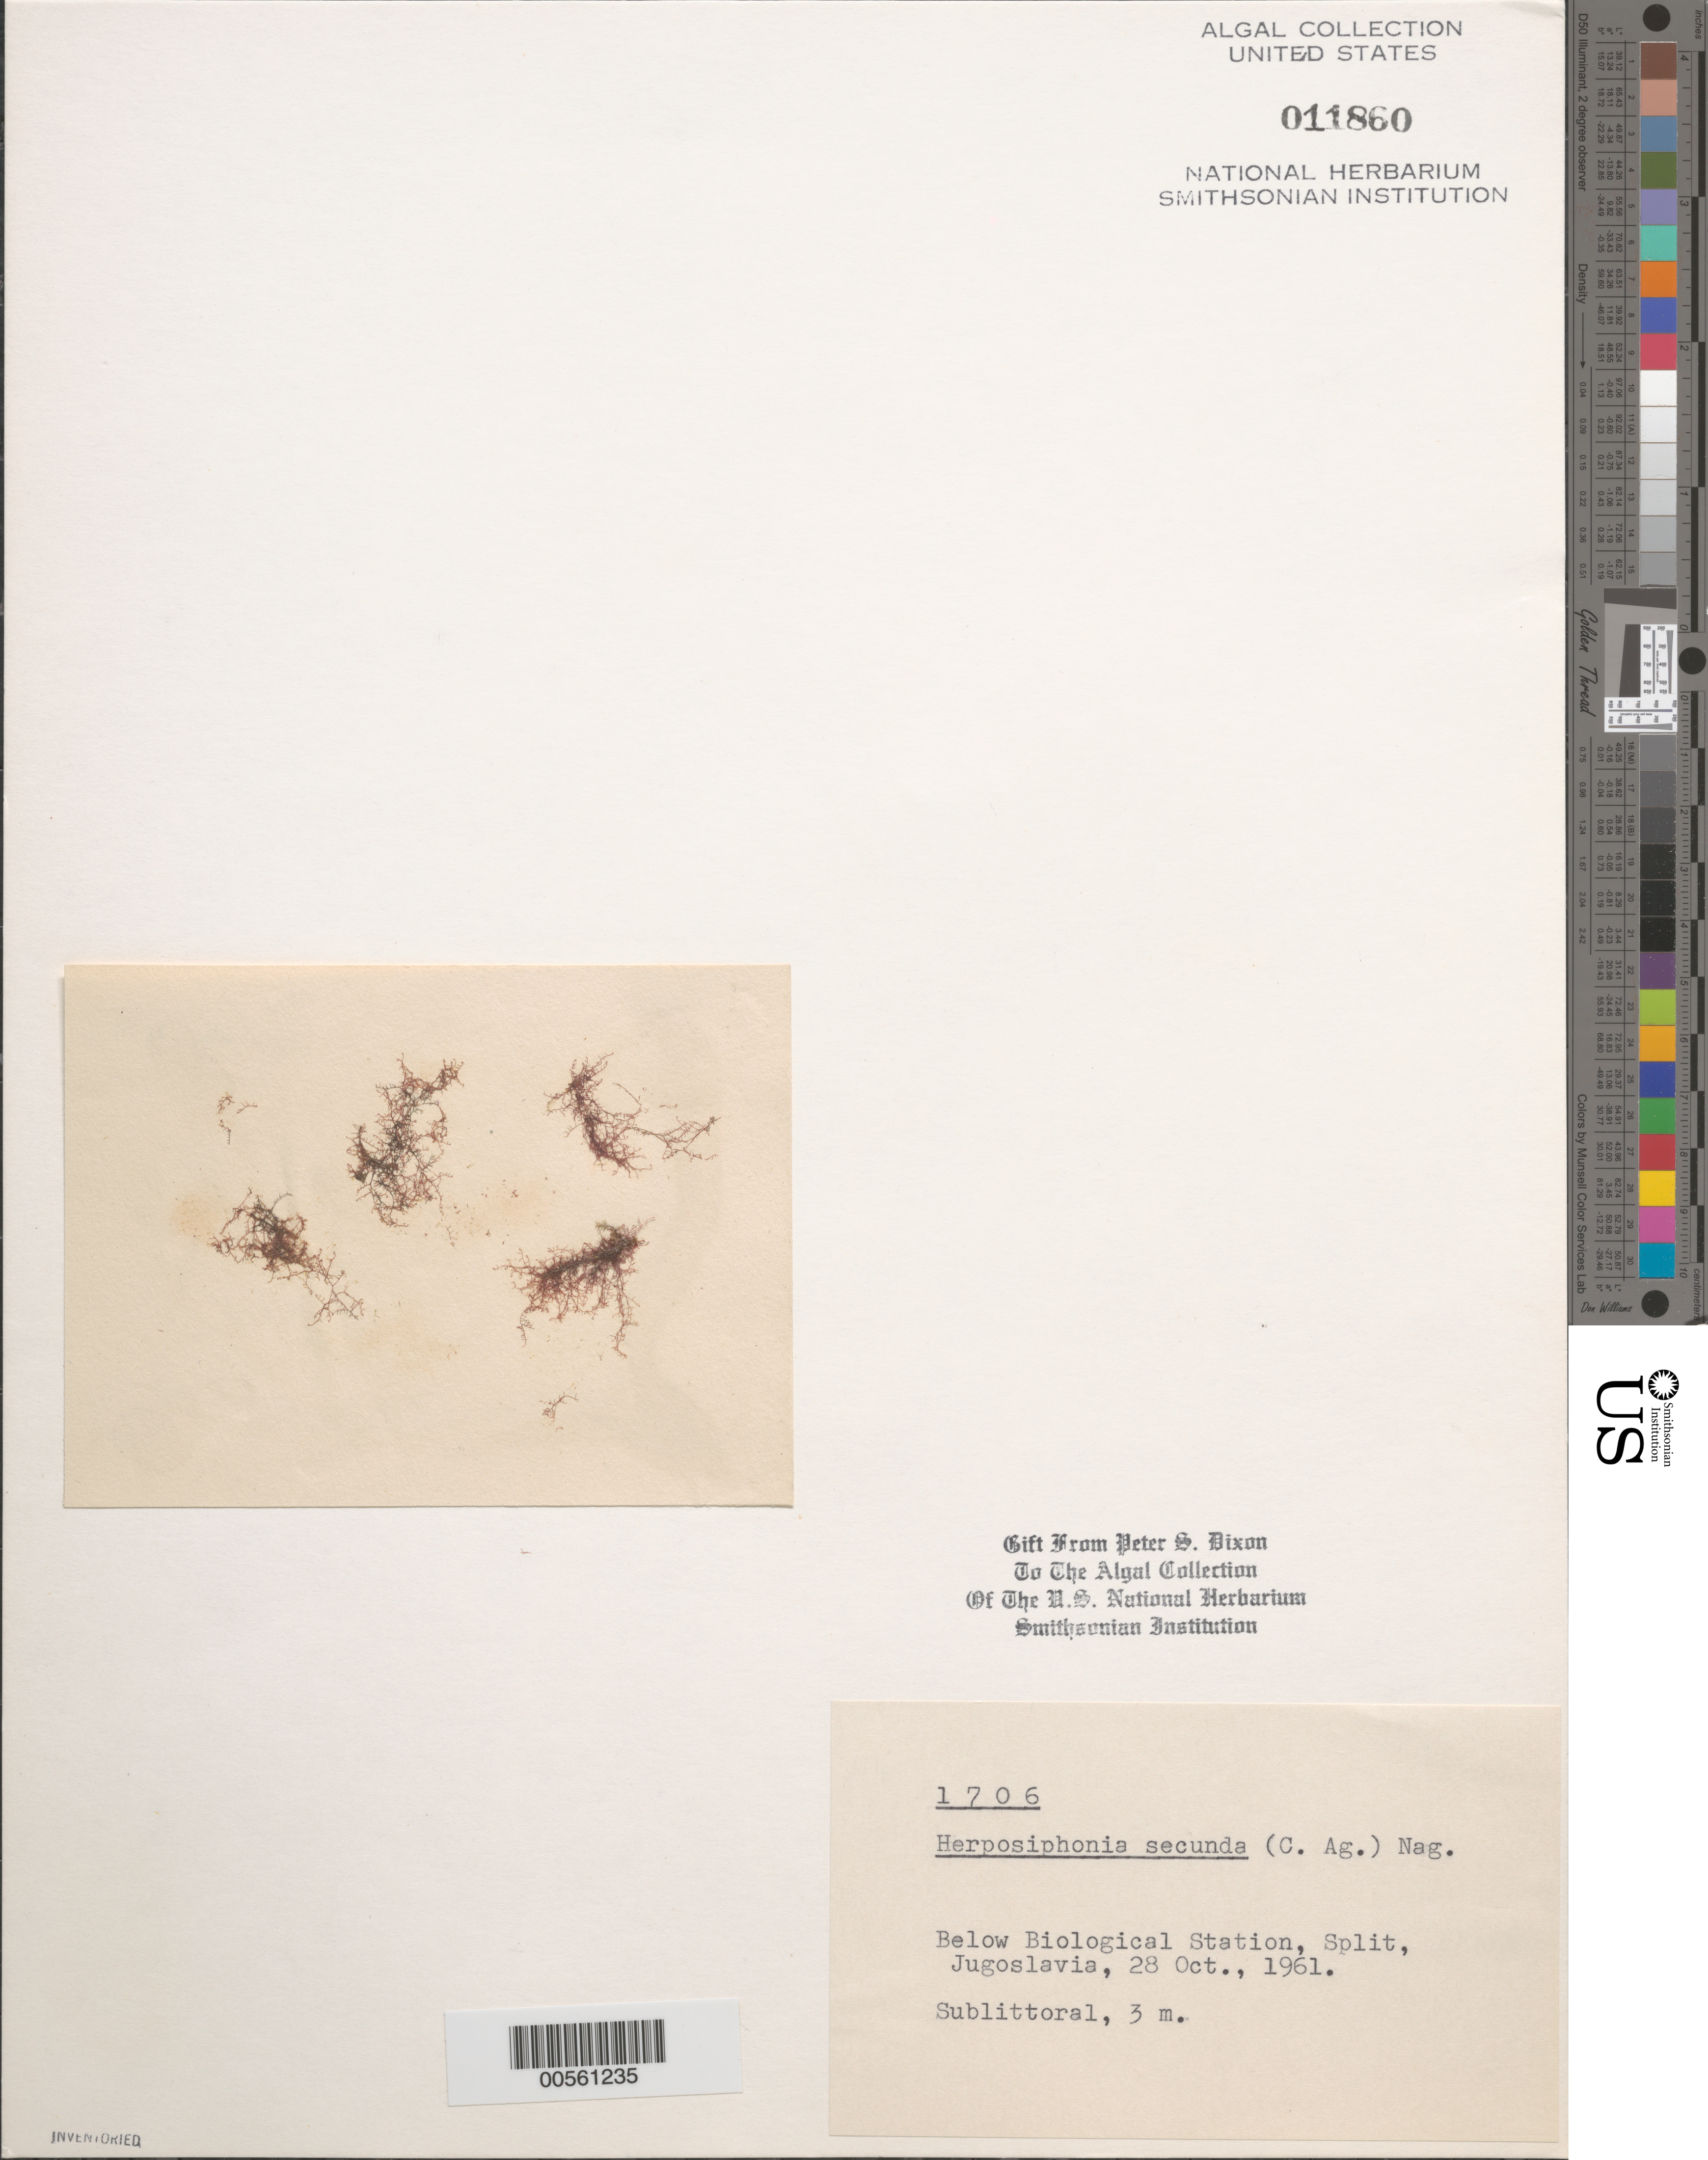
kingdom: Plantae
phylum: Rhodophyta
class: Florideophyceae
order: Ceramiales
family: Rhodomelaceae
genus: Herposiphonia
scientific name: Herposiphonia secunda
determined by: Dixon, P. S.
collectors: P. S. Dixon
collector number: PSD 1706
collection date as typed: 28 Oct 1961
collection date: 1961-10-28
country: Croatia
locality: Split, below biological station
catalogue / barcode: US 11860